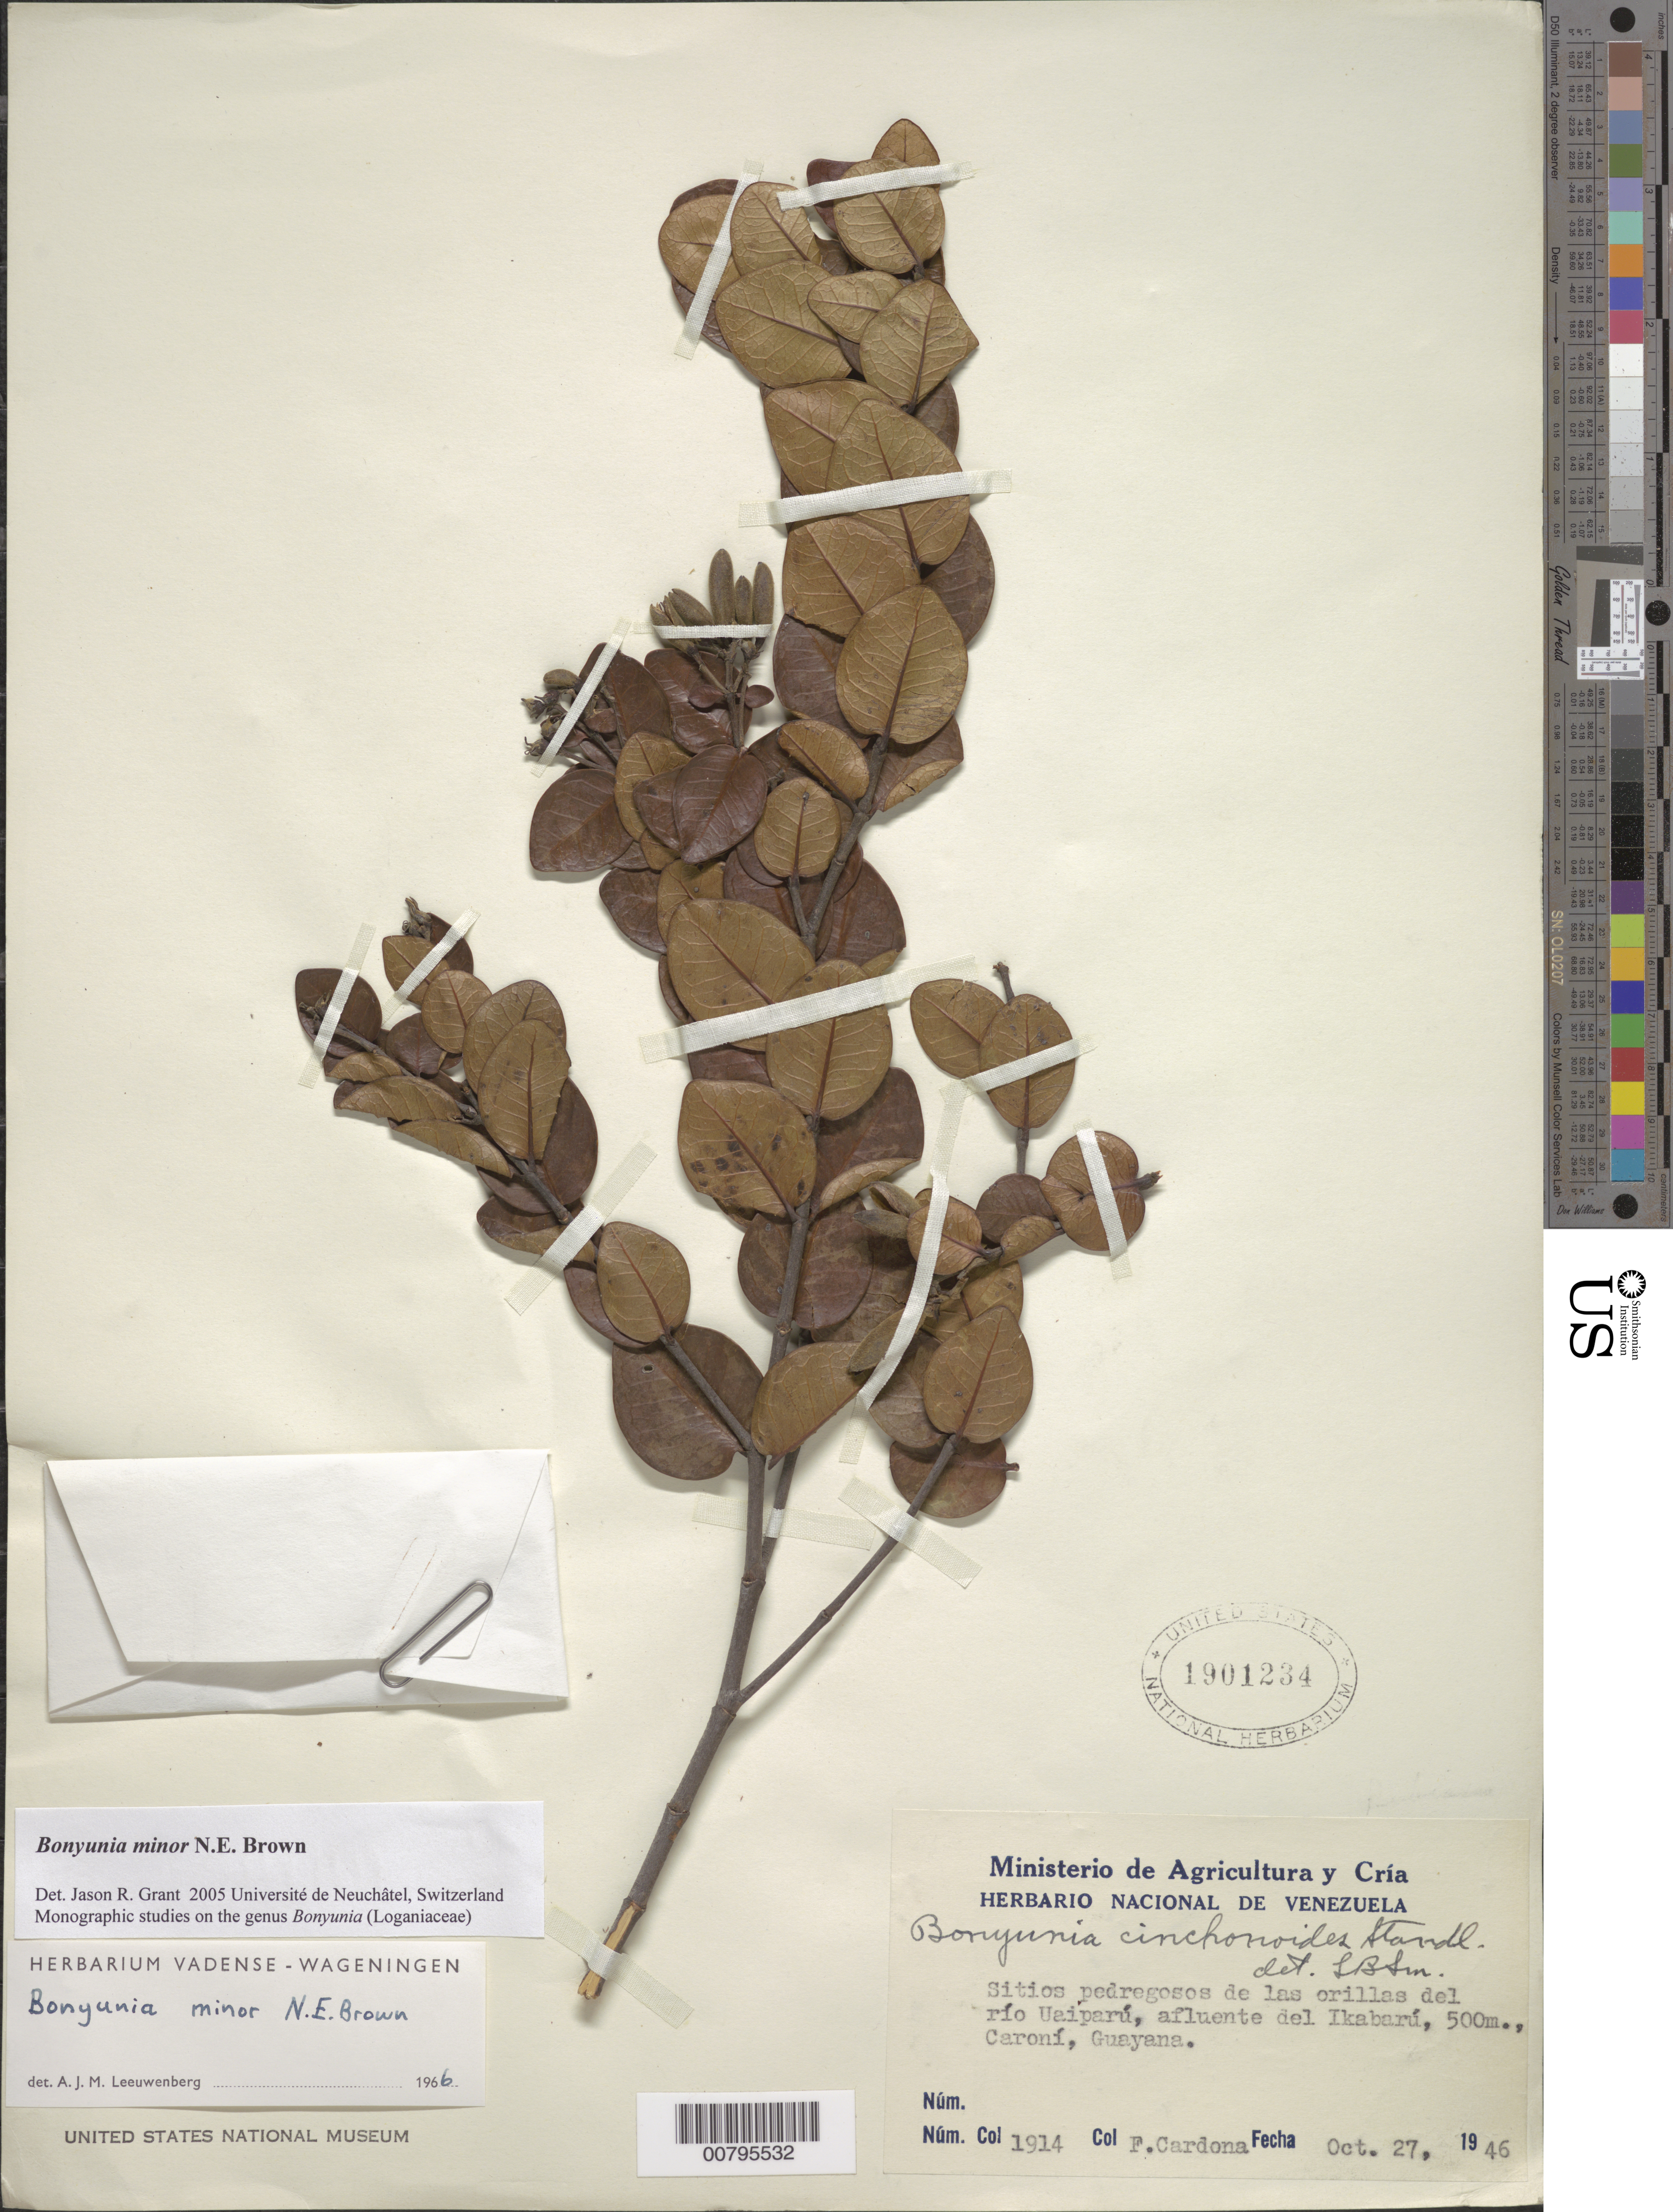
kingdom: Plantae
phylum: Tracheophyta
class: Magnoliopsida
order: Gentianales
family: Loganiaceae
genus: Bonyunia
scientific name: Bonyunia minor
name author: N.E. Br.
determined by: Leeuwenberg, A. J. M.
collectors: F. Cardona Puig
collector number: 1914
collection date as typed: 27-Oct-46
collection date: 1946-10-27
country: Venezuela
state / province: Bolívar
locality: Río Uaiparú, affl. del Ikabarú, Río Caroní, Guayana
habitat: Sitios pedregosos de las orillas del rio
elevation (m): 500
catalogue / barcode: US 1901234